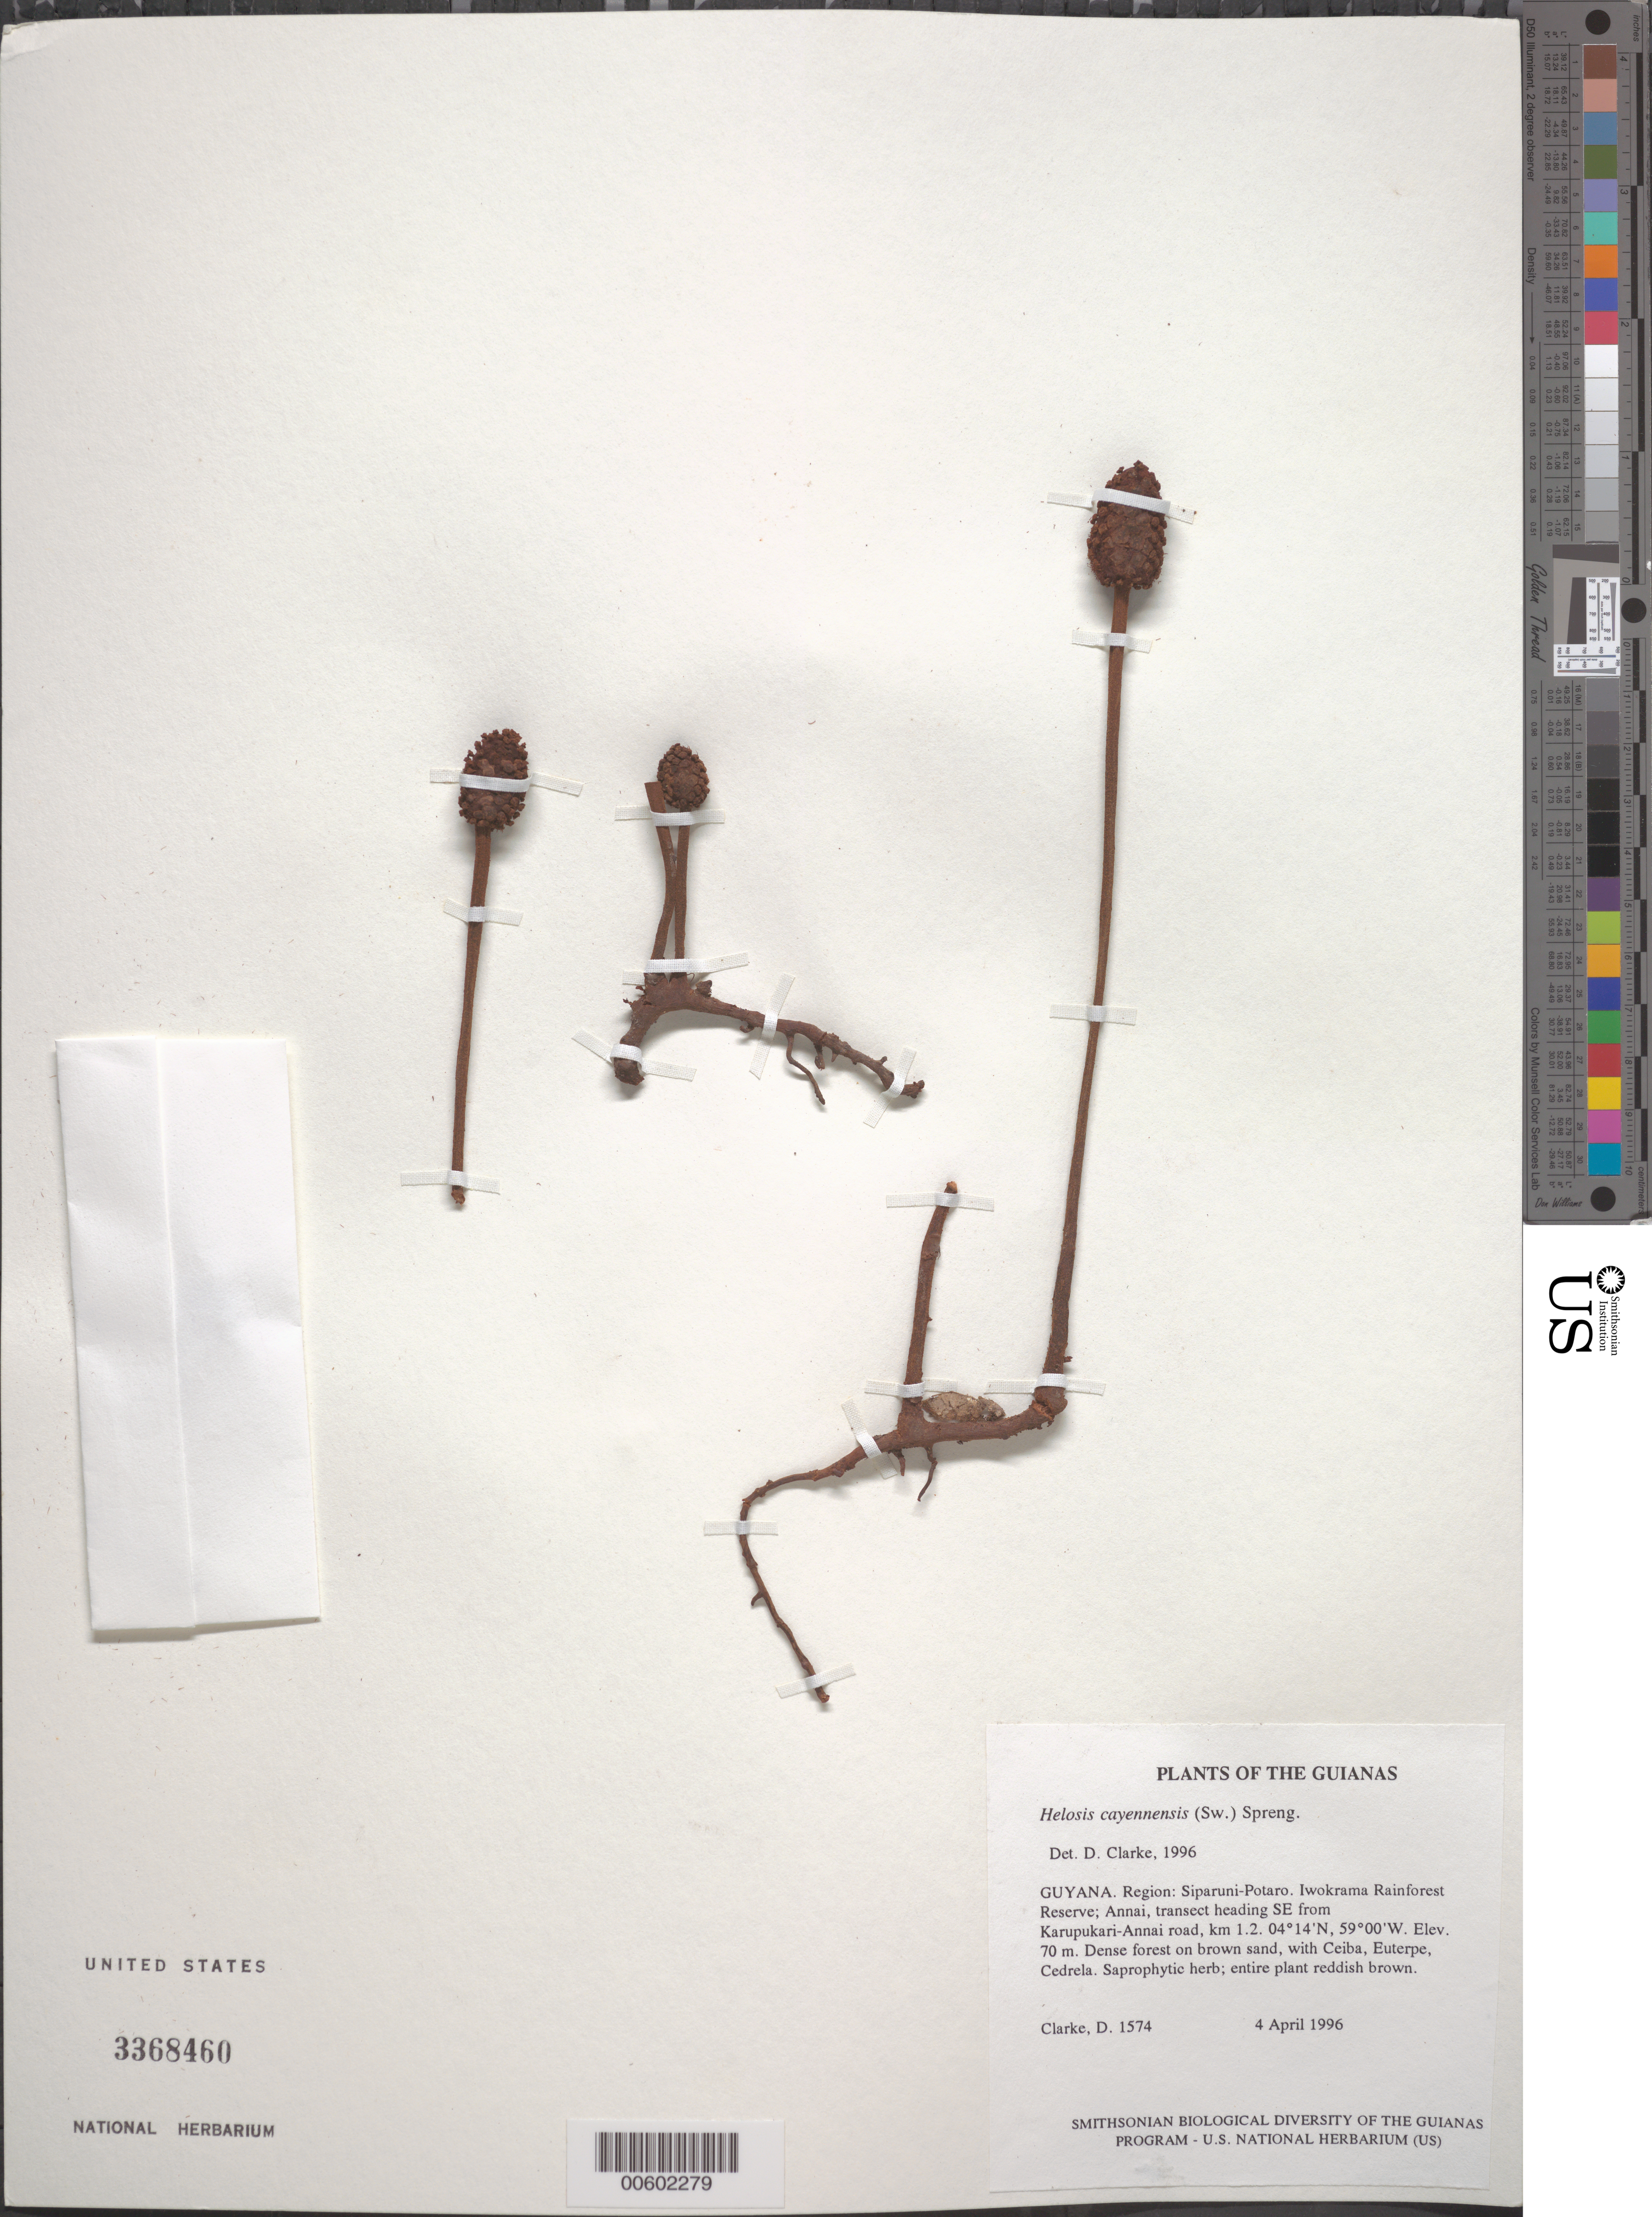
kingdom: Plantae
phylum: Tracheophyta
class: Magnoliopsida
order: Santalales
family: Balanophoraceae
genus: Helosis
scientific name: Helosis cayennensis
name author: (Sw.) Spreng.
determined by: Clarke, H. D., University of North Carolina (Asheville)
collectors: H. D. Clarke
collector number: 1574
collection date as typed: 4 April 1996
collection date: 1996-04-04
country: Guyana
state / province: Potaro-Siparuni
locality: Iwokrama Rainforest Reserve; Annai, transect heading SE from Karupukari-Annai road, km 1.2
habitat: Dense forest on brown sand, with Ceiba, Euterpe, Cedrela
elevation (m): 70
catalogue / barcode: US 3368460